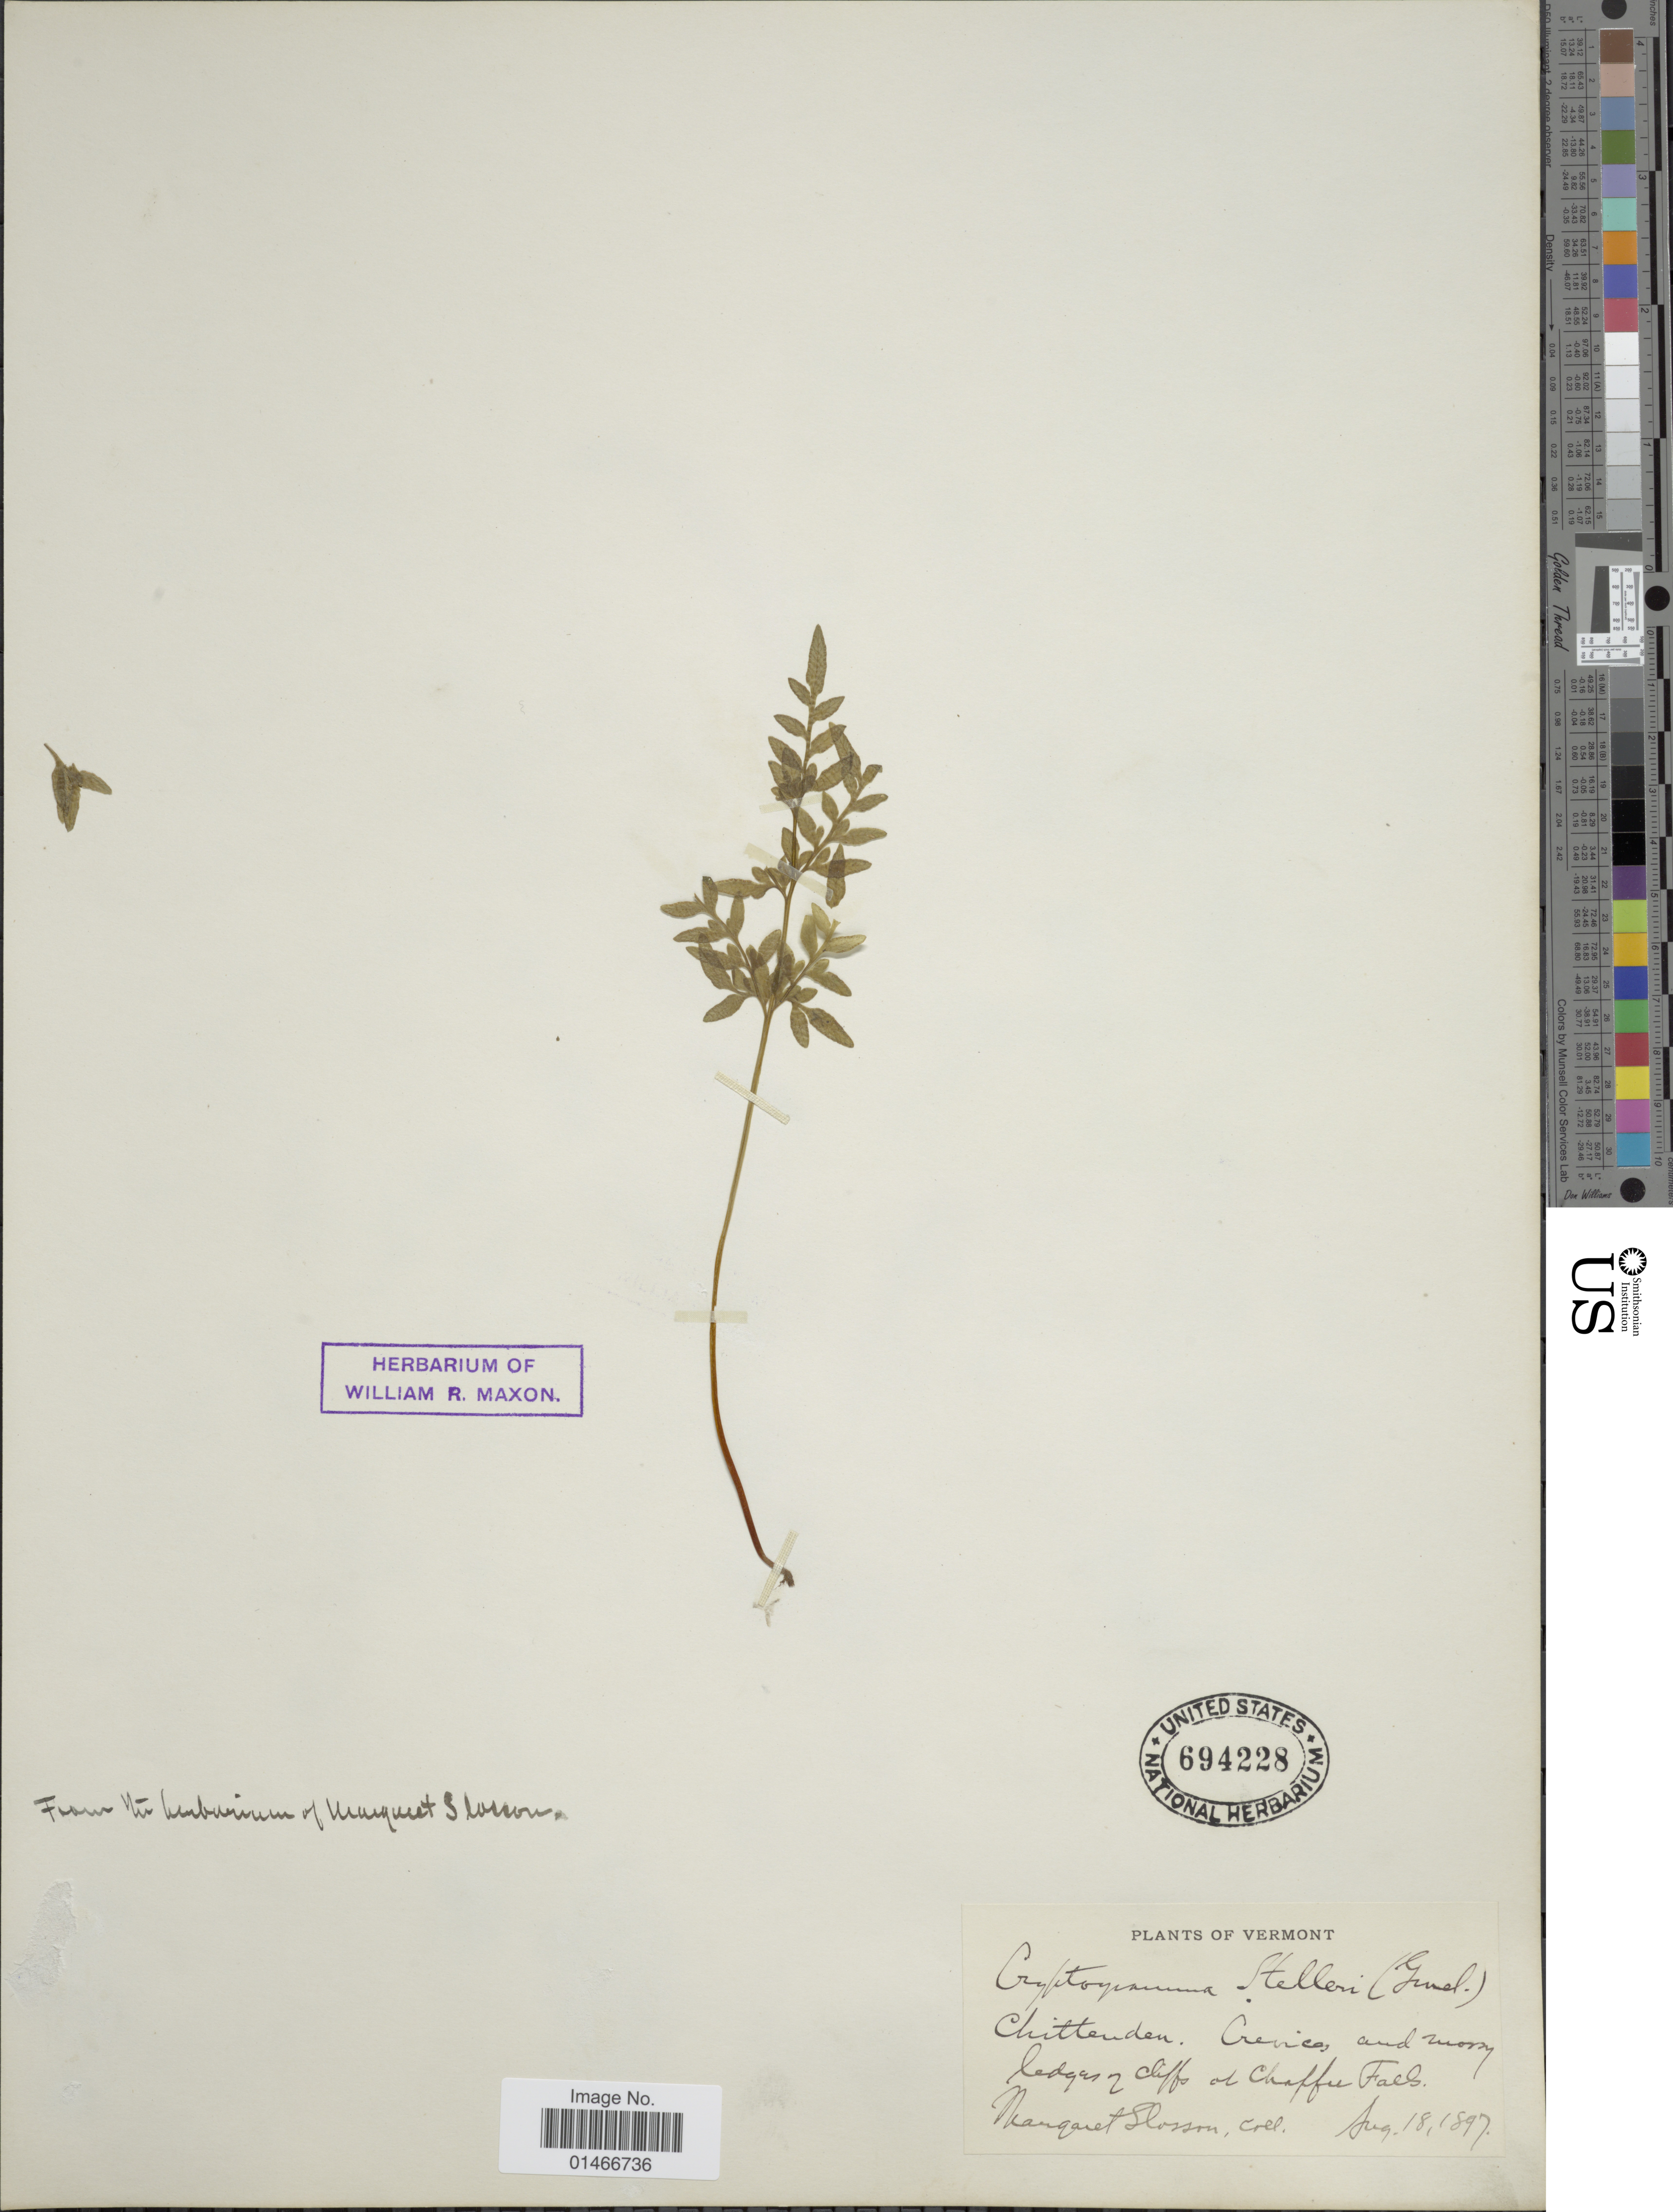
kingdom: Plantae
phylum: Tracheophyta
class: Polypodiopsida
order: Polypodiales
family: Pteridaceae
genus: Cryptogramma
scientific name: Cryptogramma stelleri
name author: (S.G. Gmel.) Prantl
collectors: M. Slosson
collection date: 1897-08-18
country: United States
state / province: Vermont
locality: Chittenden. Crevices and among ledges of clliffs at Chaffee Falls.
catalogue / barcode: US 694228